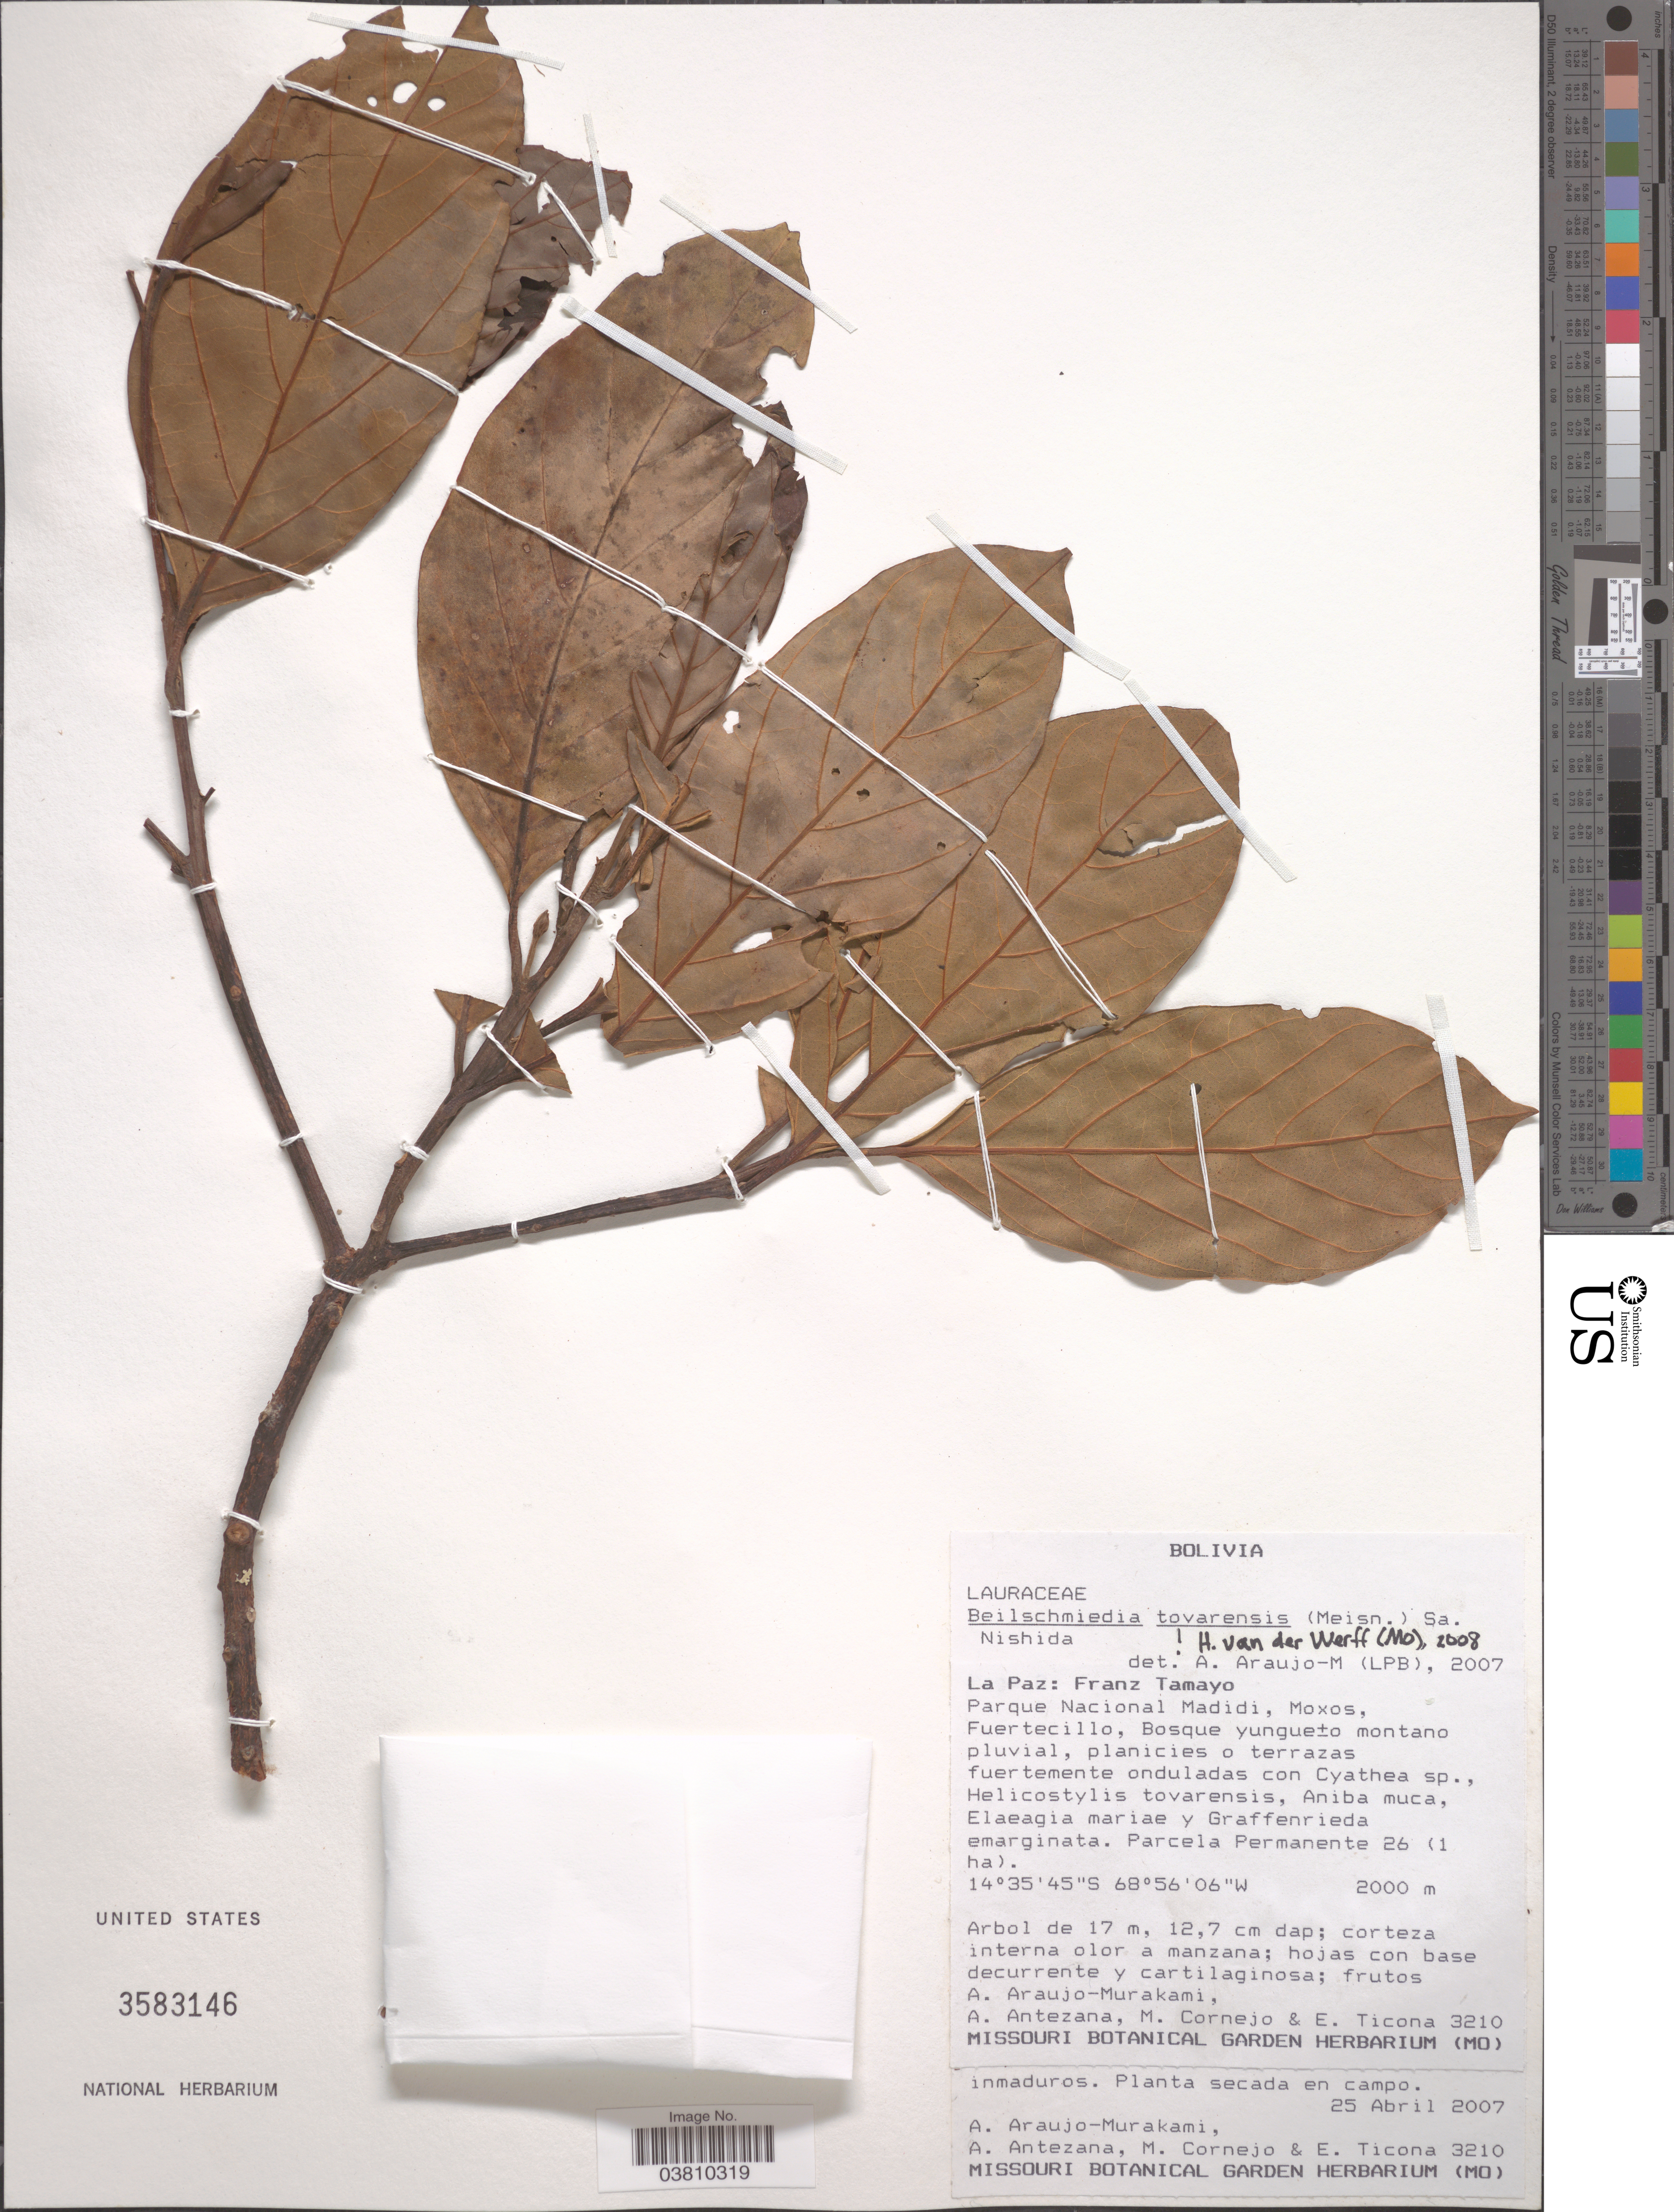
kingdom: Plantae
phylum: Tracheophyta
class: Magnoliopsida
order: Laurales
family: Lauraceae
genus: Beilschmiedia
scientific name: Beilschmiedia tovarensis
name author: (Meisn.) Sa. Nishida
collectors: A. Araujo-Murakami, A. Antezana, M. Cornejo & E. Ticona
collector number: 3210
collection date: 2007-04-25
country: Bolivia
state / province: La Paz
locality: Franz Tamayo. Parque Nacional Madidi, Moxos, Fuertecillo. Parcela Permanente 26.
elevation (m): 2000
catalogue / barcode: US 3583146